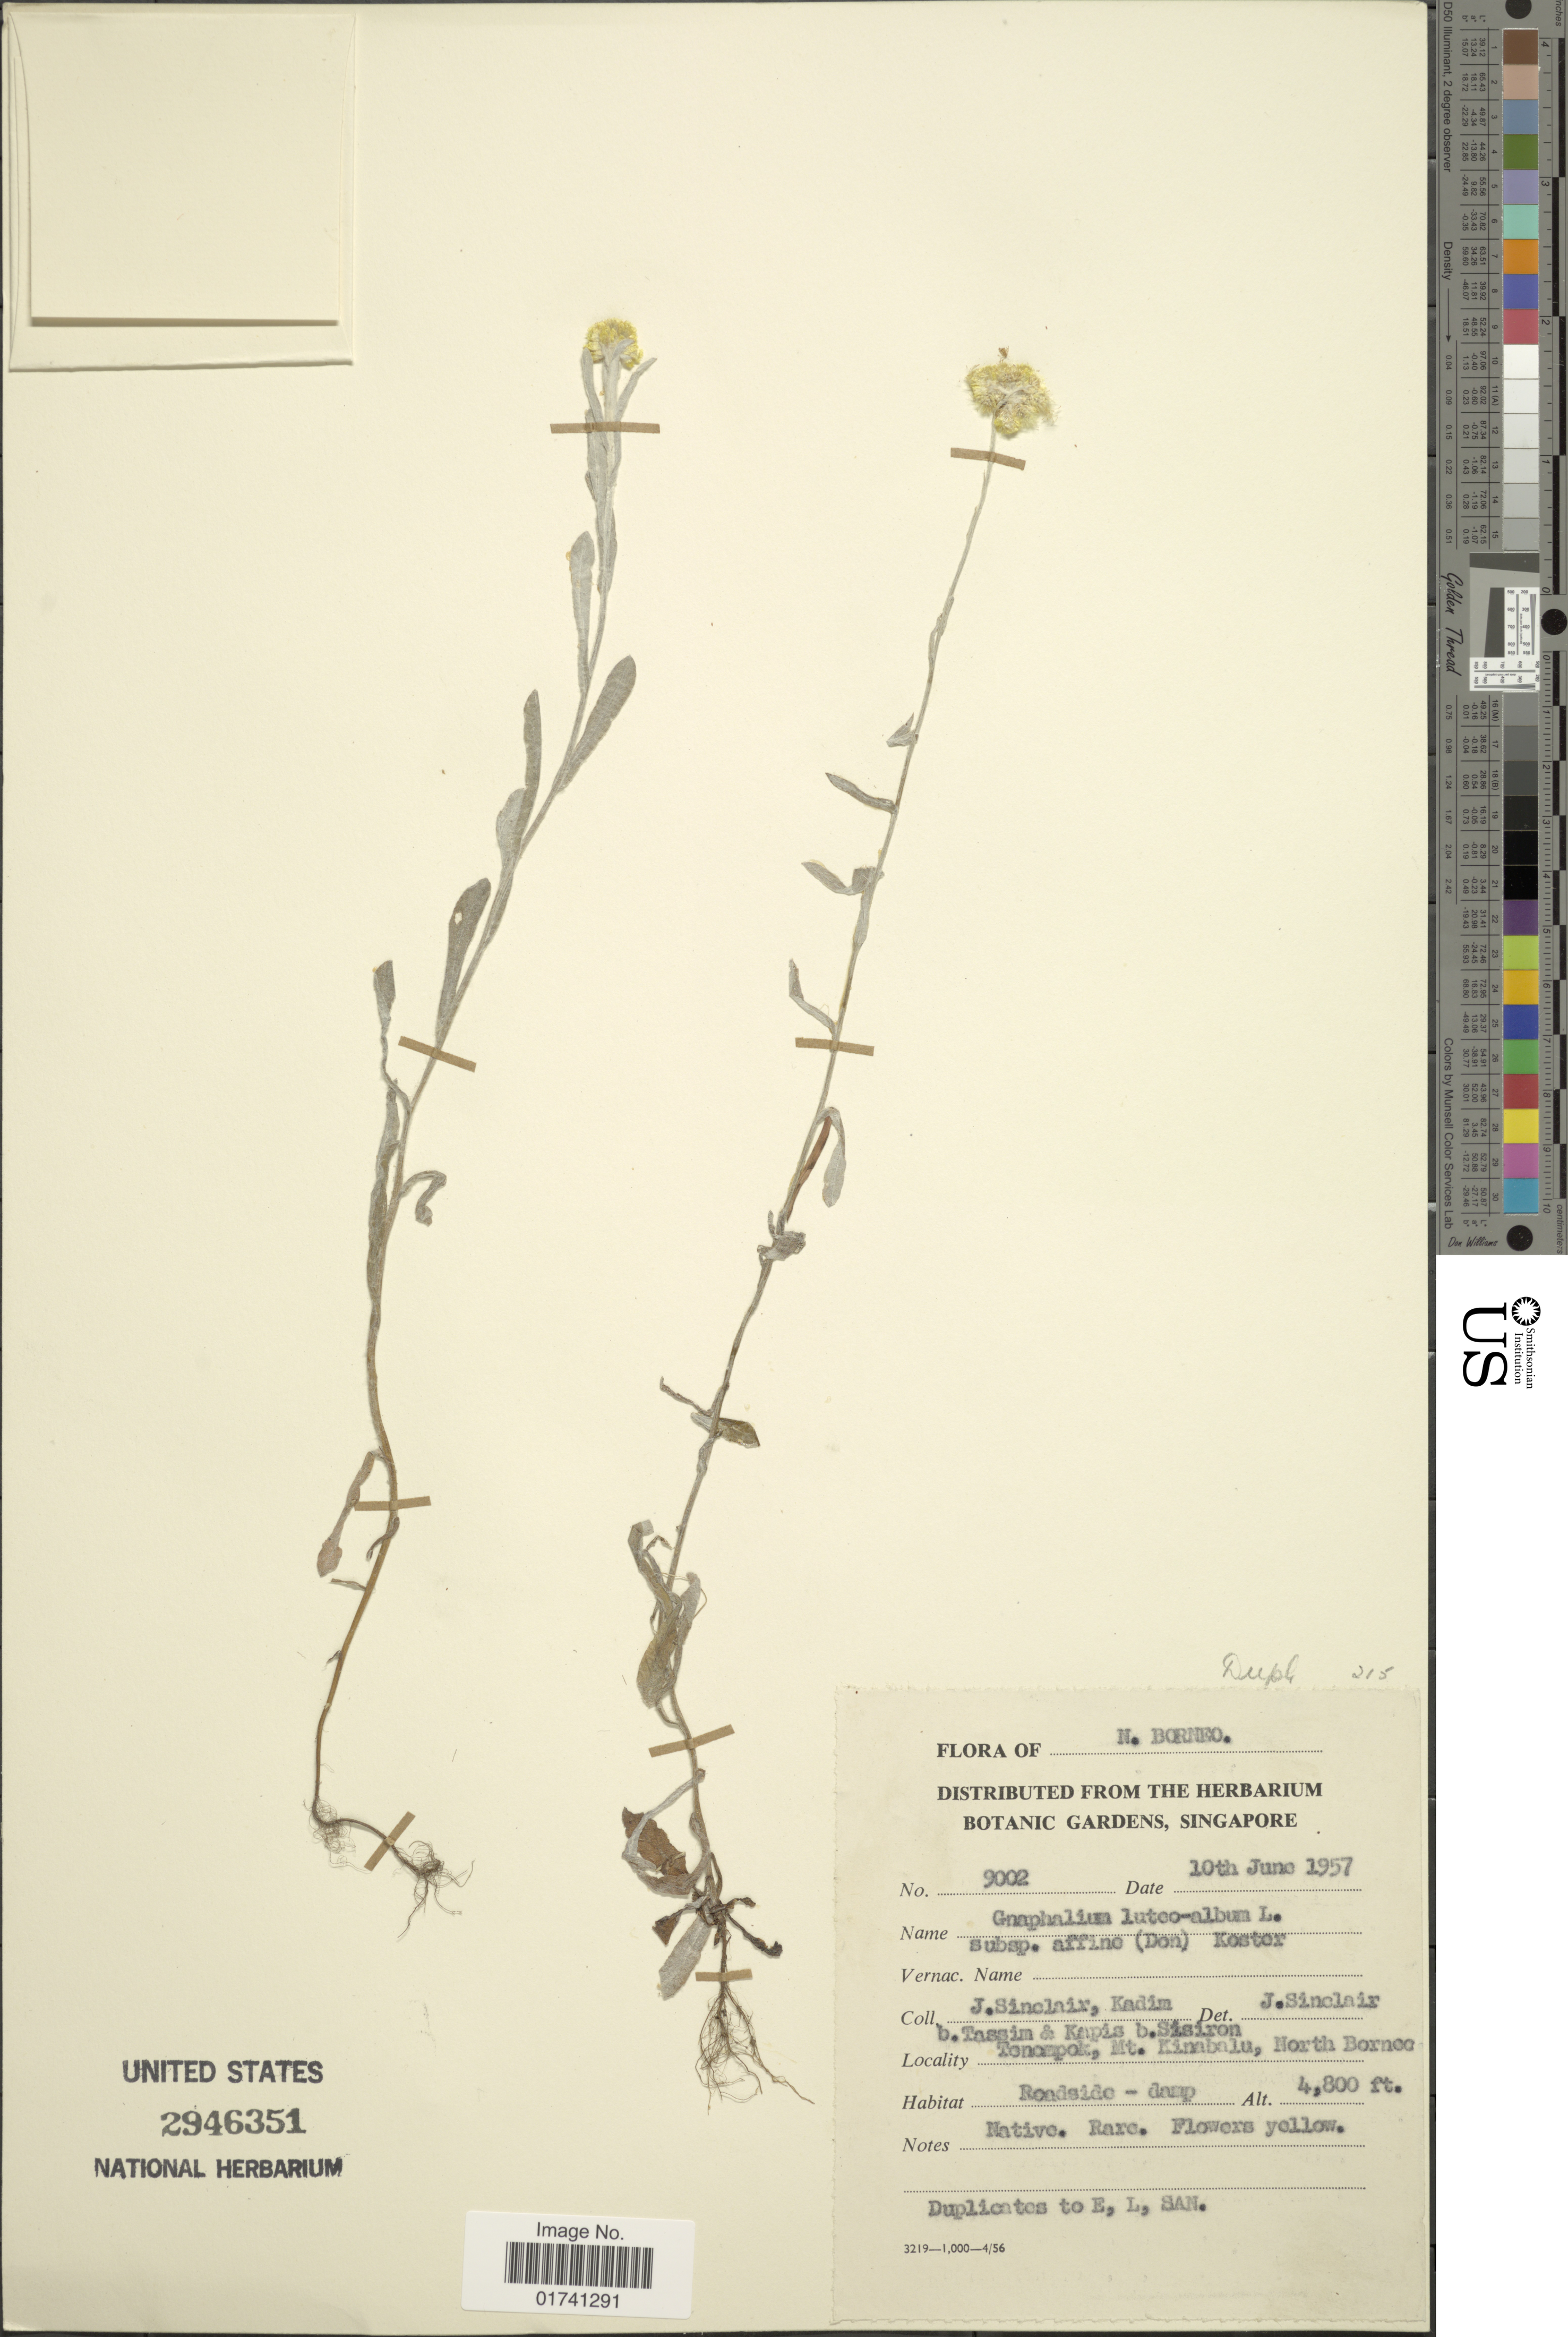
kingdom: Plantae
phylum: Tracheophyta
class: Magnoliopsida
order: Asterales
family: Asteraceae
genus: Laphangium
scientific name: Laphangium luteoalbum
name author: (L.) Tzvelev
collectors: J. Sinclair, K. Tassim & Kapis bin Sisiron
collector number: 9002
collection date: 1957-06-10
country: Malaysia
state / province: Sabah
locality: Tonompok, North Borneo, roadside-damp.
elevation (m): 1463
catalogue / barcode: US 2946351